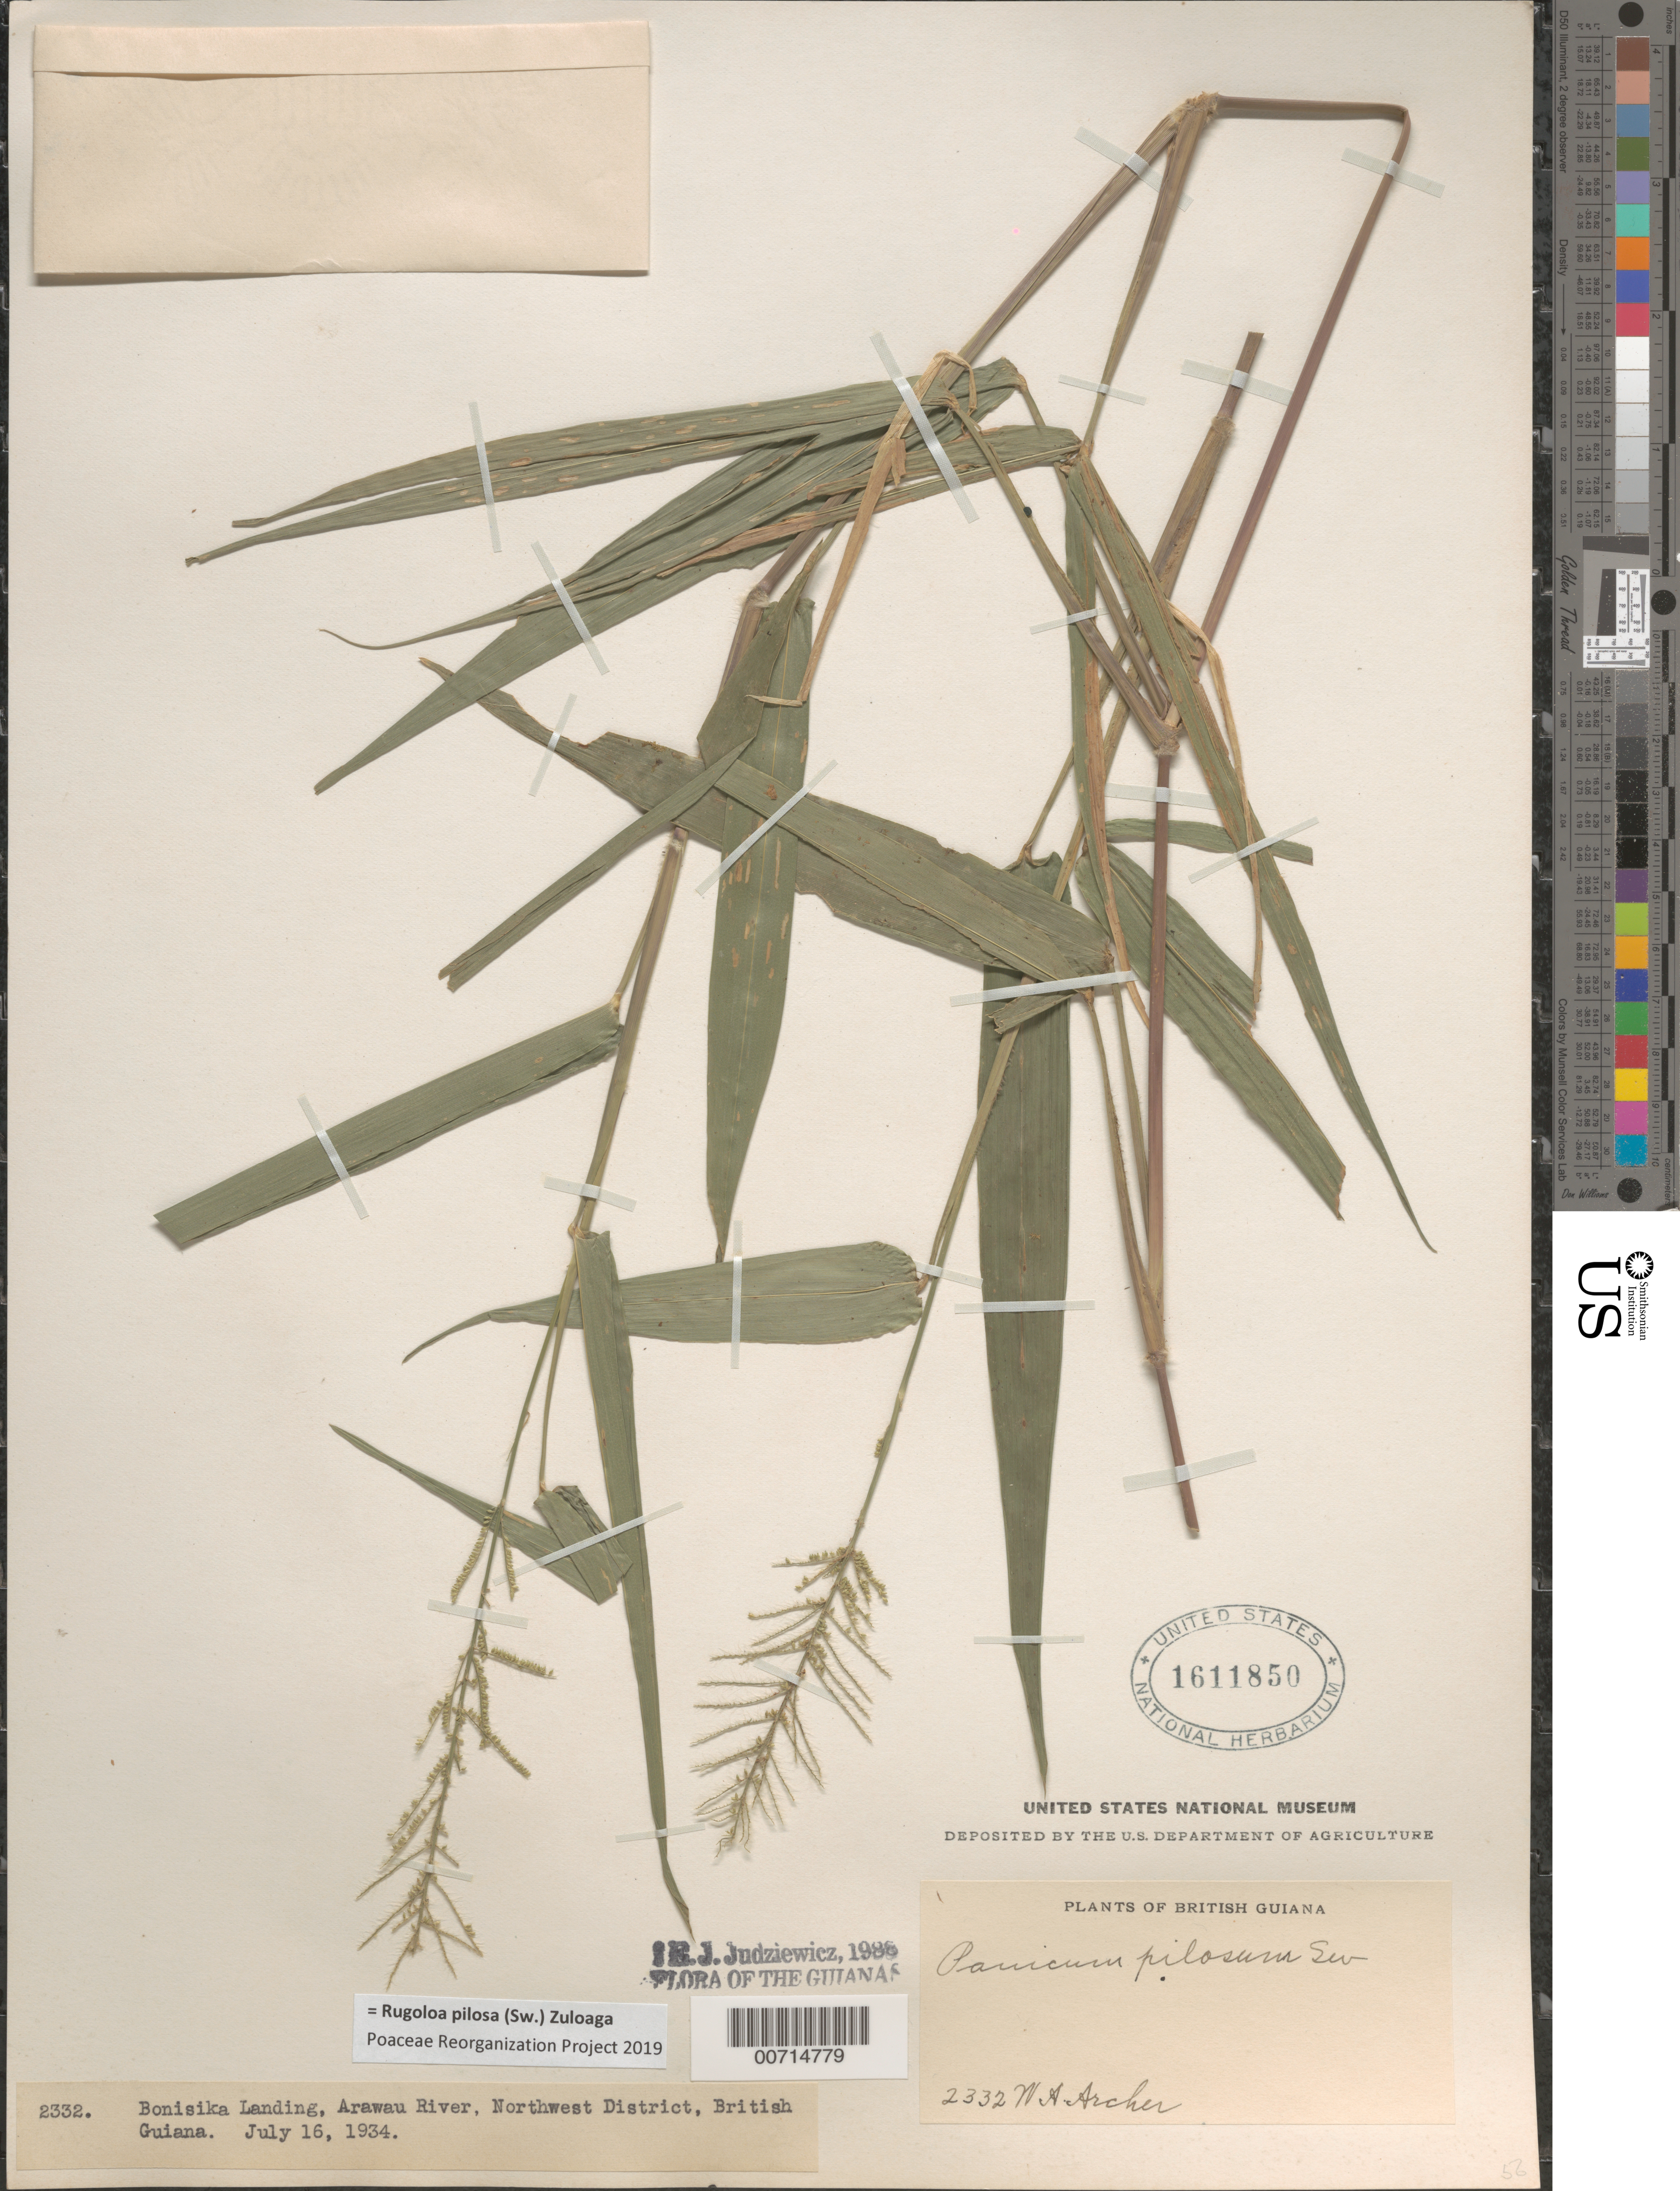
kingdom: Plantae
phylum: Tracheophyta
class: Liliopsida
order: Poales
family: Poaceae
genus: Panicum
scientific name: Panicum pilosum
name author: Sw.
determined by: Judziewicz, E. J.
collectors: W. A. Archer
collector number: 2332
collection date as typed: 16-Jul-34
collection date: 1934-07-16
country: Guyana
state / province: Barima-Waini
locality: Bonisika Landing, Arawau R.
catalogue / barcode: US 1611850